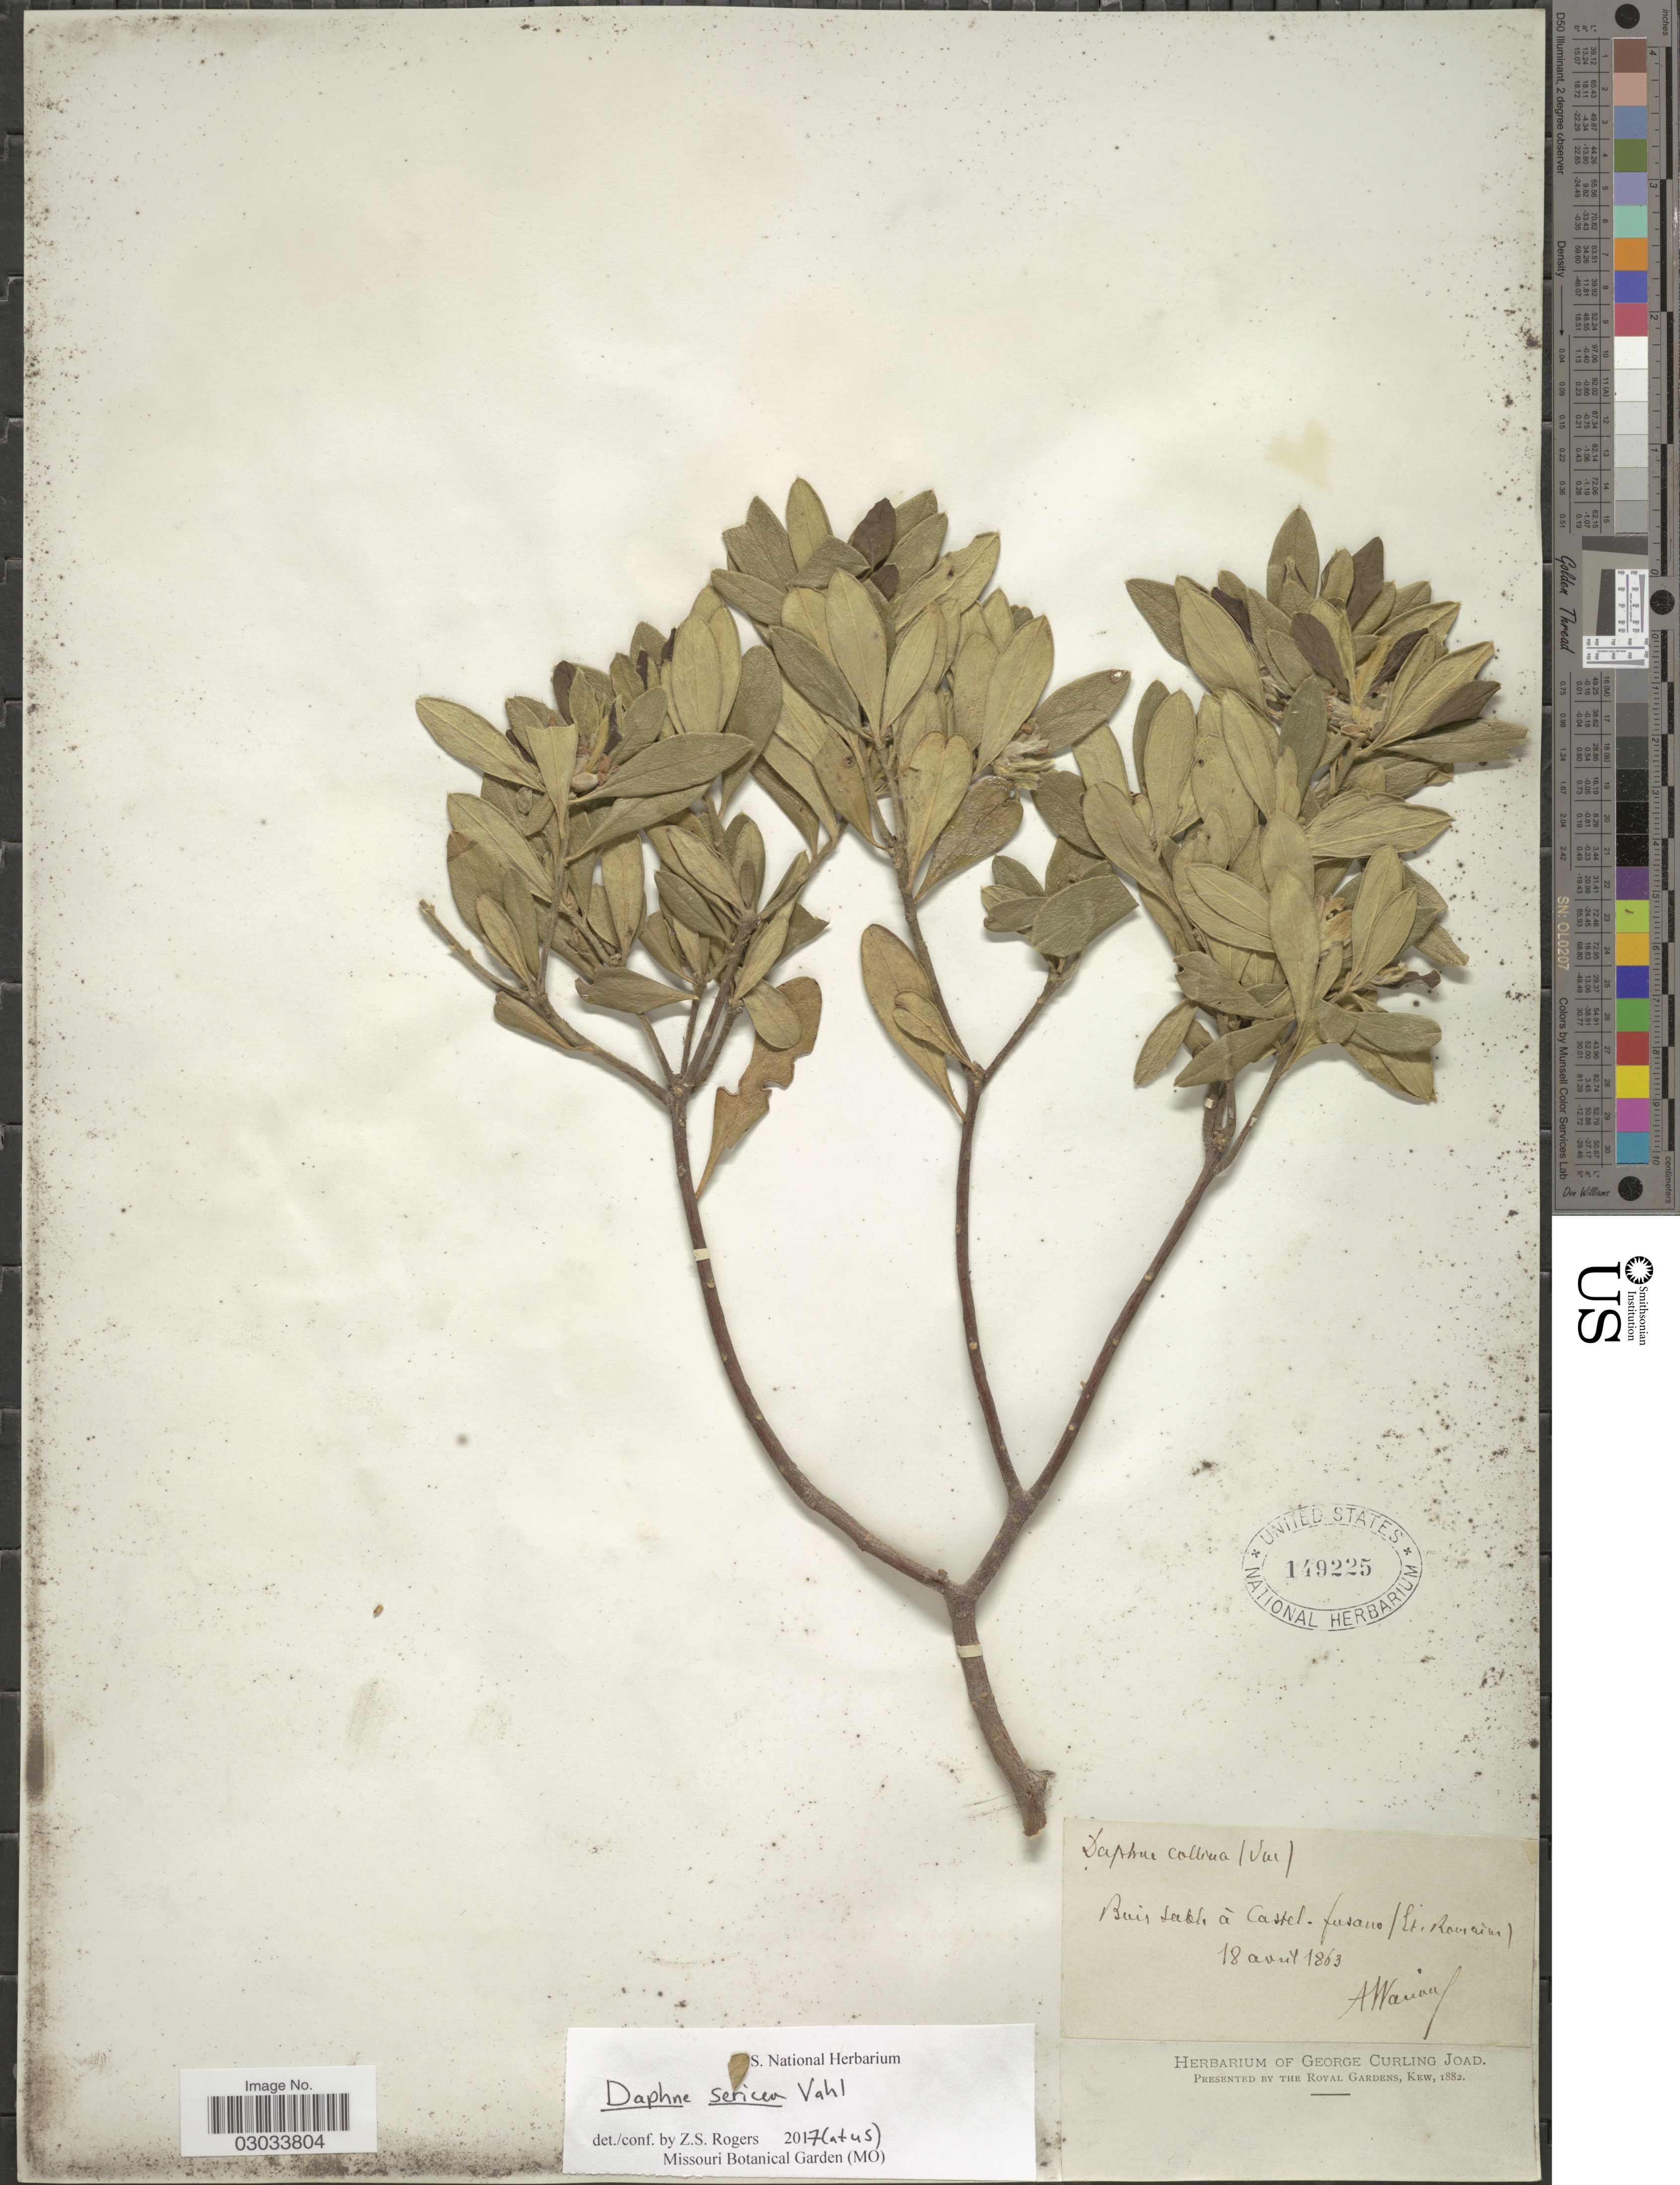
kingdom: Plantae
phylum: Tracheophyta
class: Magnoliopsida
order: Malvales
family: Thymelaeaceae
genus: Daphne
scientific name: Daphne sericea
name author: Vahl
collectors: A. Warion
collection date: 1863-08-18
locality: Buis sable á Castel-fusano (Ct Roviaino) [interpreted].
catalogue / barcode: US 149225